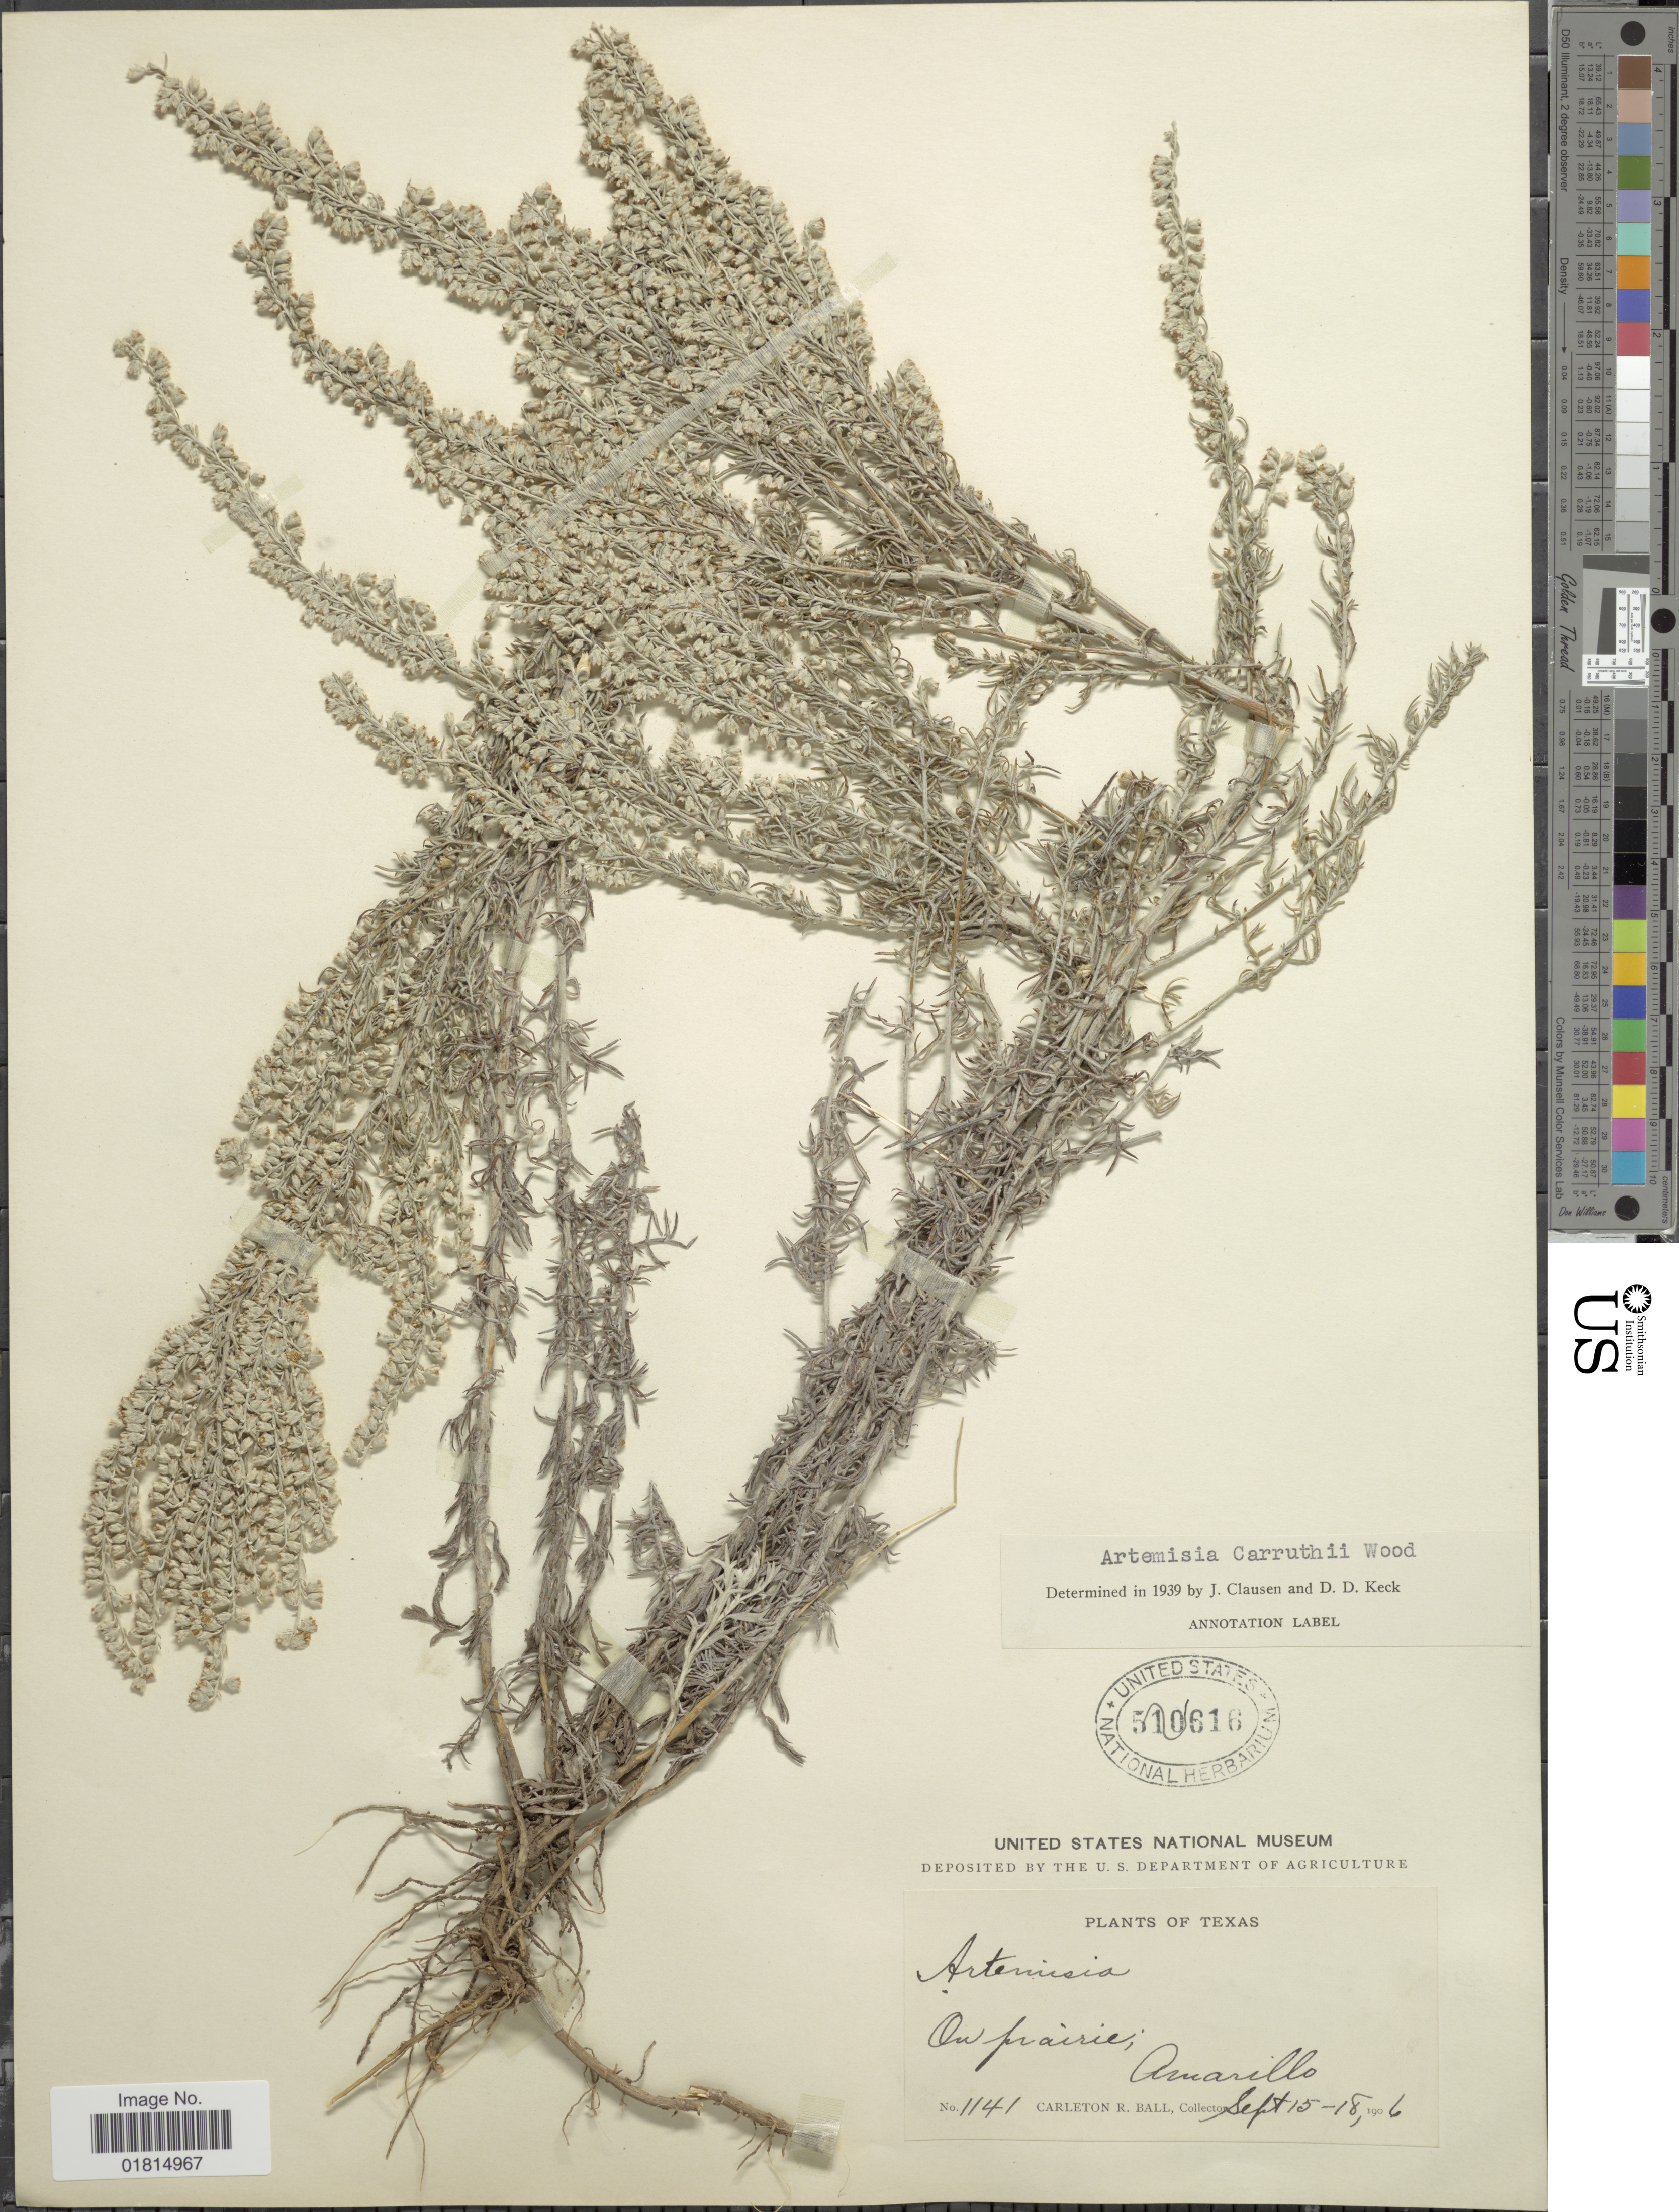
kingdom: Plantae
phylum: Tracheophyta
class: Magnoliopsida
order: Asterales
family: Asteraceae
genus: Artemisia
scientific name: Artemisia carruthii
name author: Alph. Wood ex Carruth.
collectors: C. R. Ball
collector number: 1141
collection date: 1906-09-15/1906-09-18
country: United States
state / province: Texas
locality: On prairie, Amarillo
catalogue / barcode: US 510616